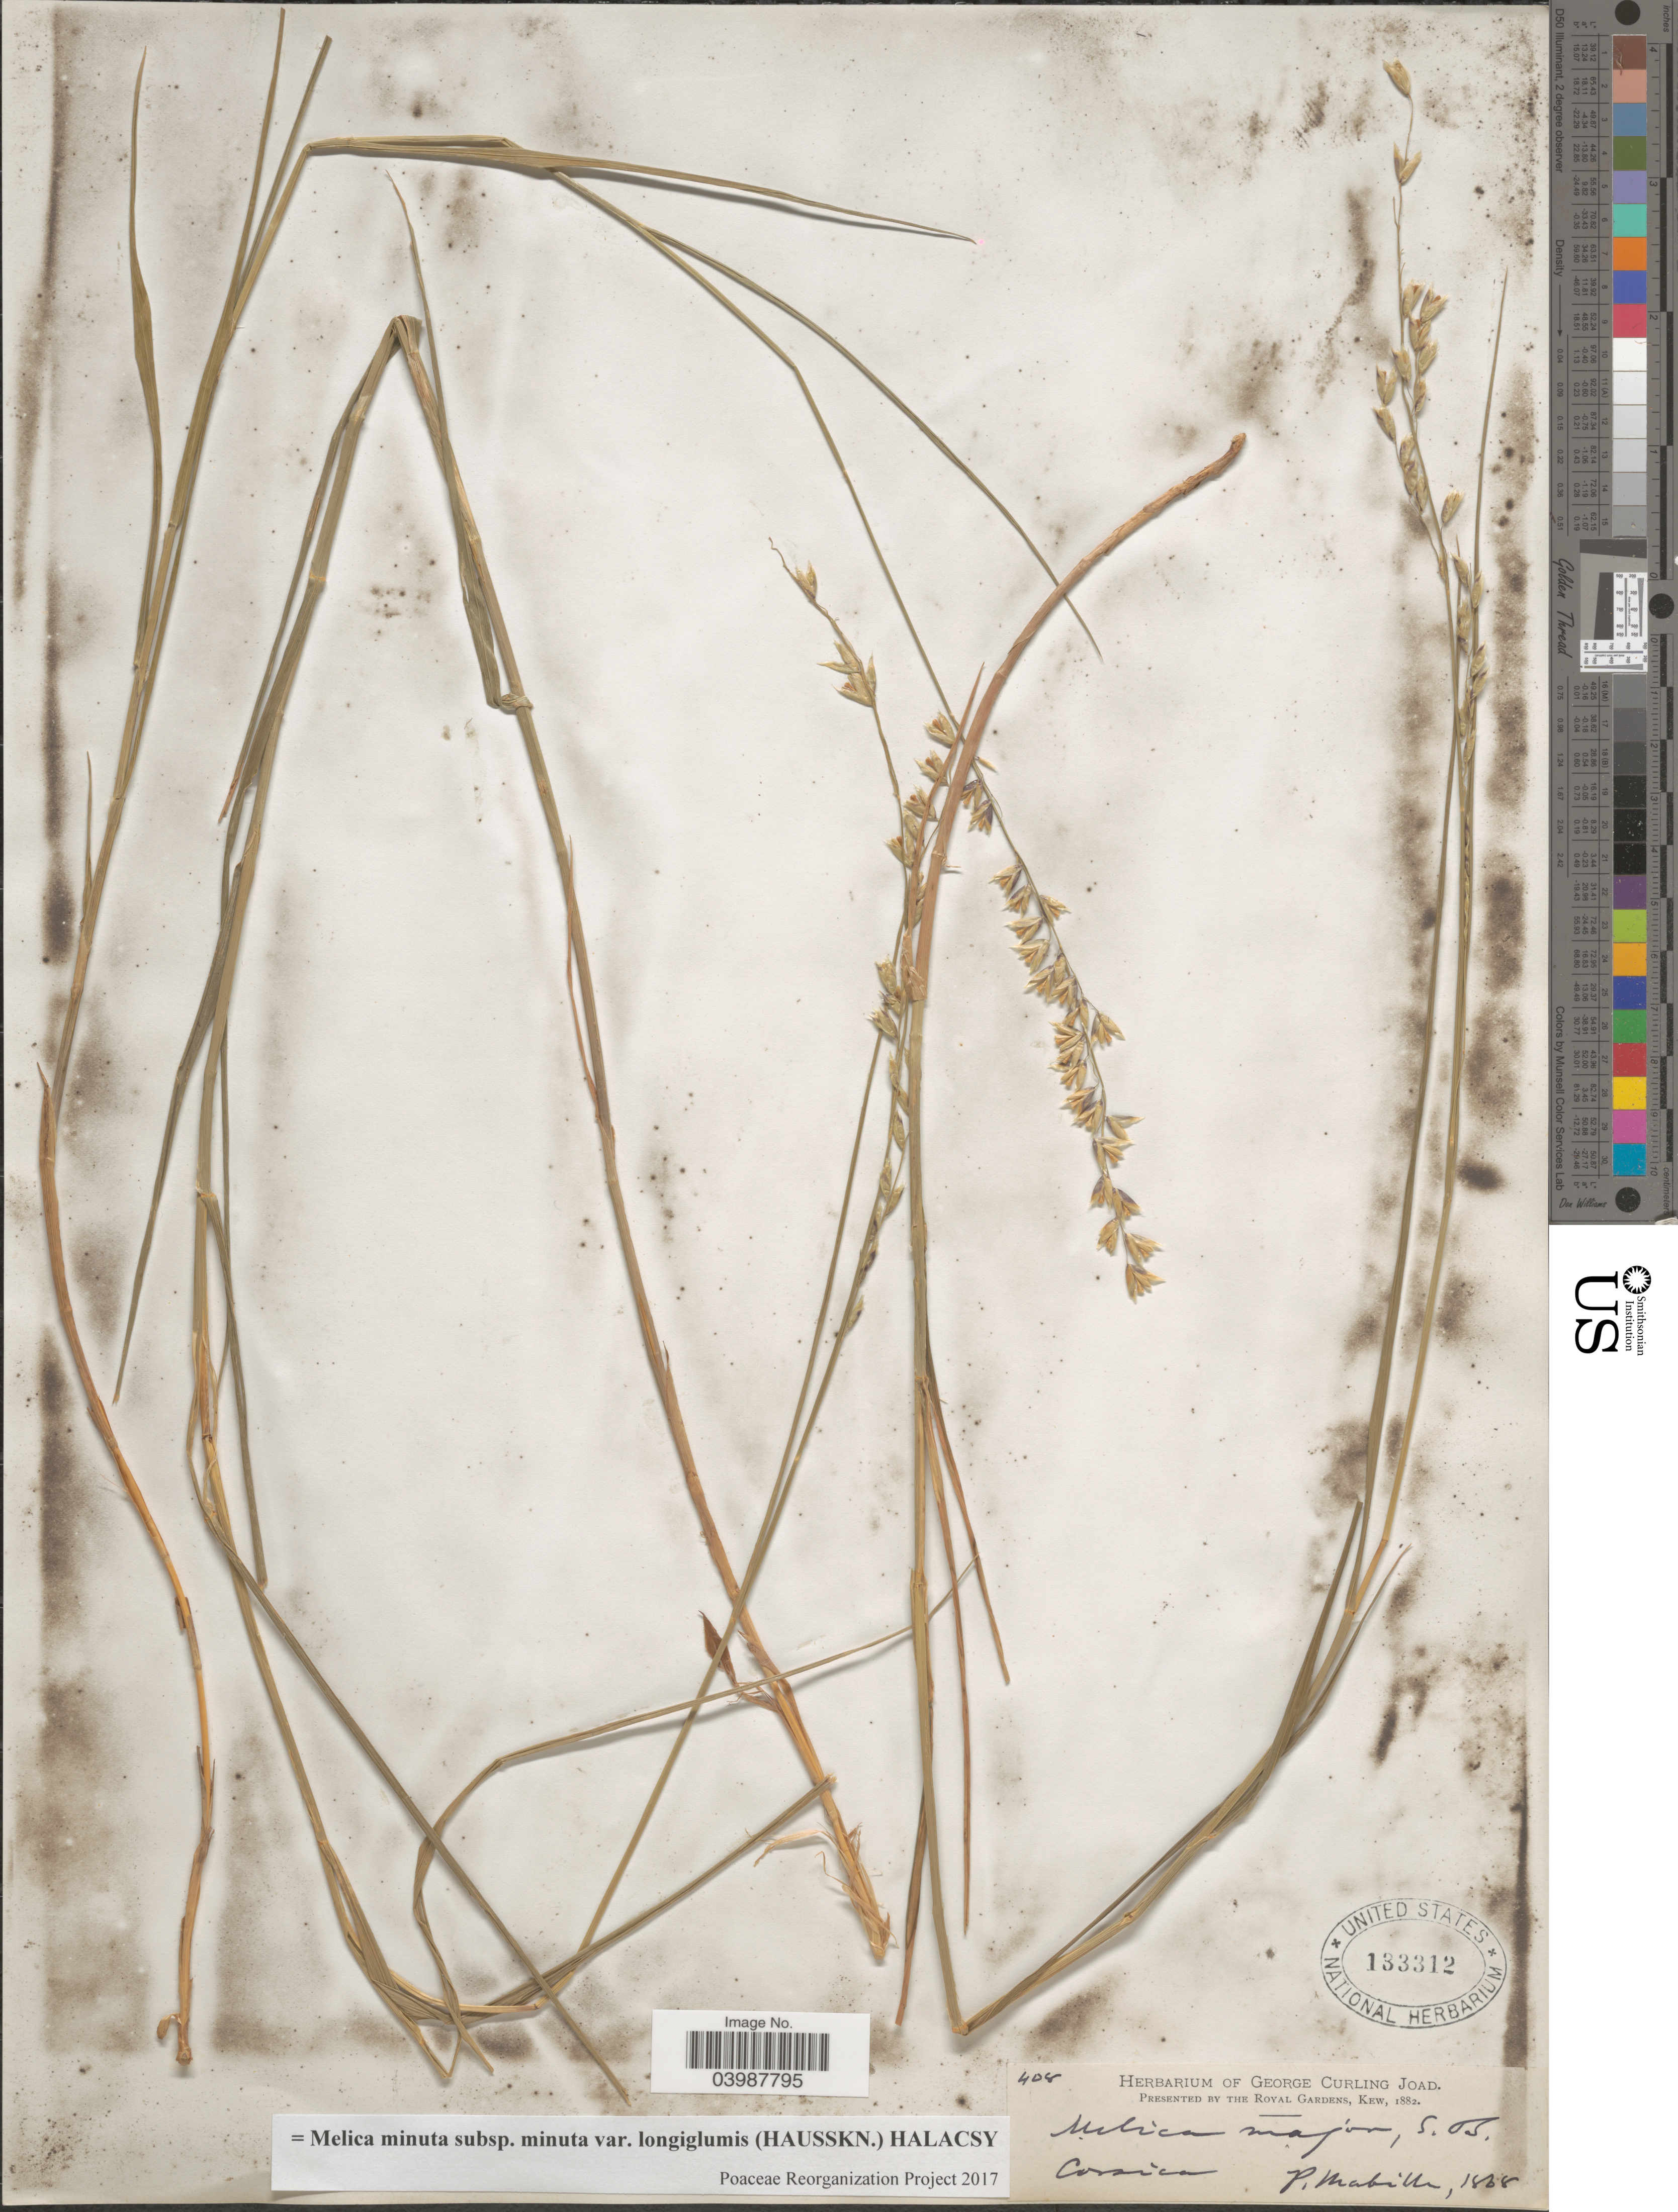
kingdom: Plantae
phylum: Tracheophyta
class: Liliopsida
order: Poales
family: Poaceae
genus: Melica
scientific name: Melica minuta subsp. minuta var. longiglumis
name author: (Hausskn.)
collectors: P. Mabille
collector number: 408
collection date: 1868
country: France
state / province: Corsica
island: Corse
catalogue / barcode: US 133312